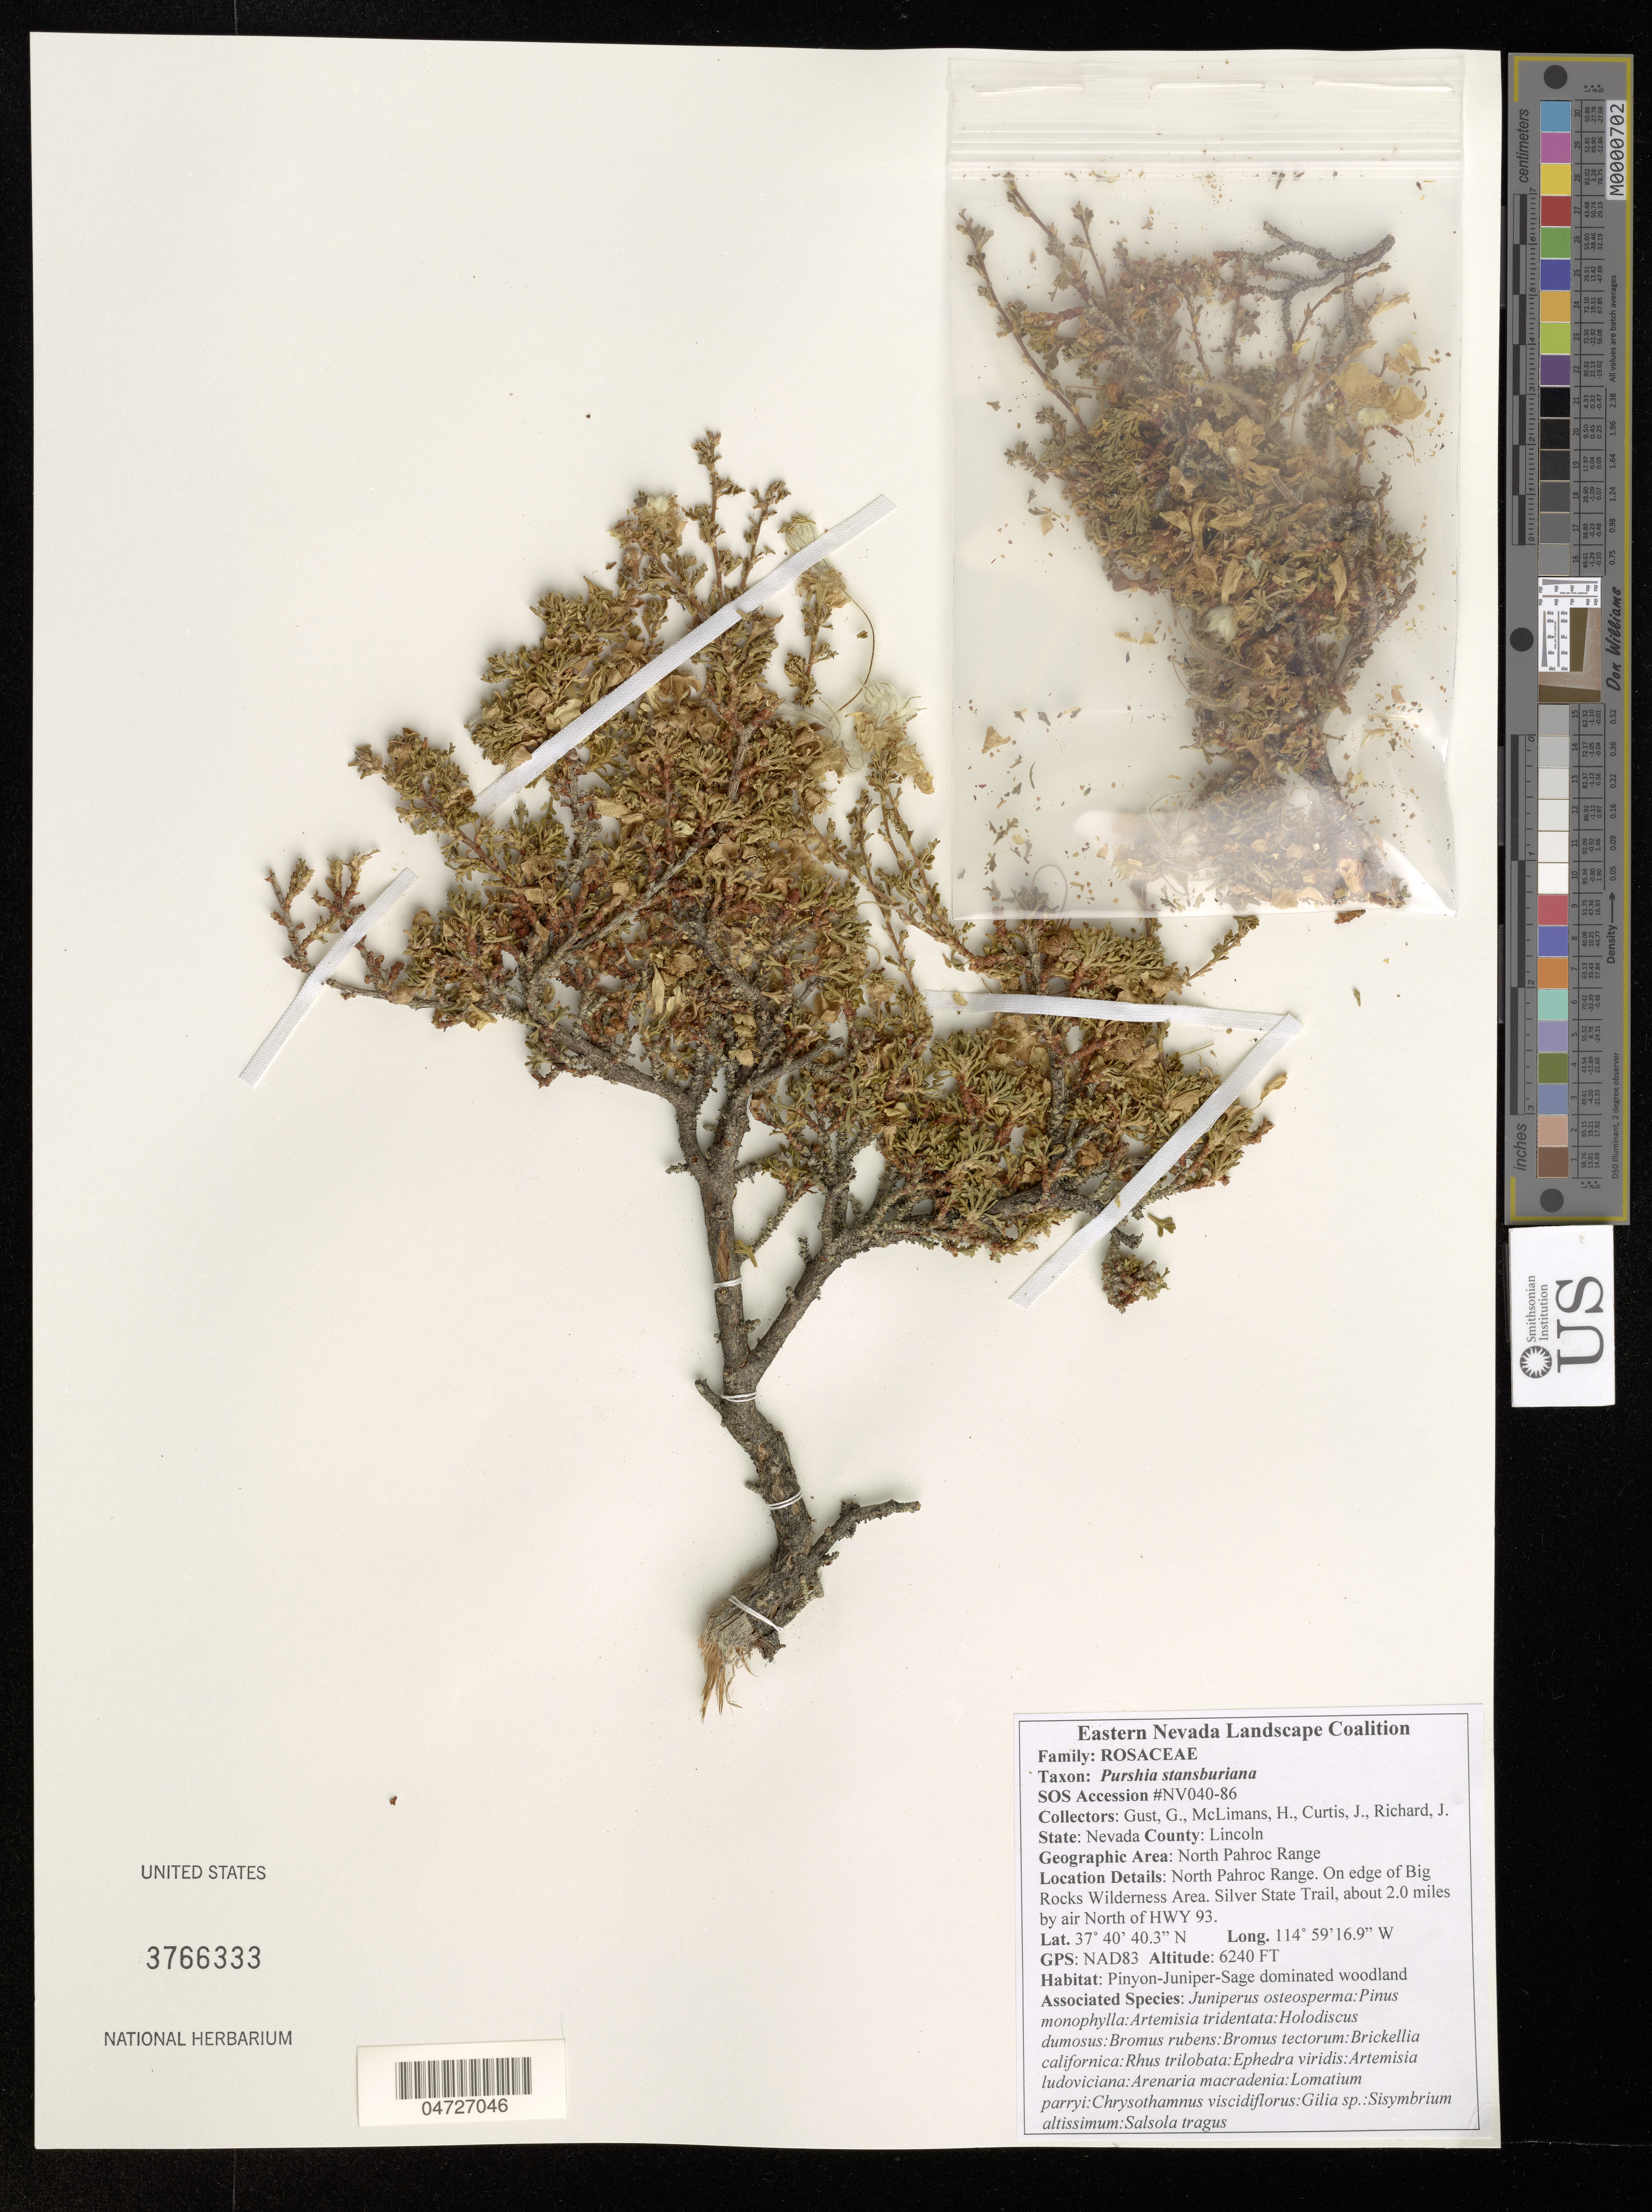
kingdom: Plantae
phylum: Tracheophyta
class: Magnoliopsida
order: Rosales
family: Rosaceae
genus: Purshia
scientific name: Purshia stansburyana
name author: (Torr.) Henrickson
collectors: G. Gust, H. McLimans, J. Curtis & J. Richard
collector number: NV040-86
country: United States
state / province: Nevada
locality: County: Lincoln. North Pahroc Range. On edge of Big Rocks Wilderness Area. Silver State Trail, about 2.0 miles by air North of HWY 93.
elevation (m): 1902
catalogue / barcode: US 3766333